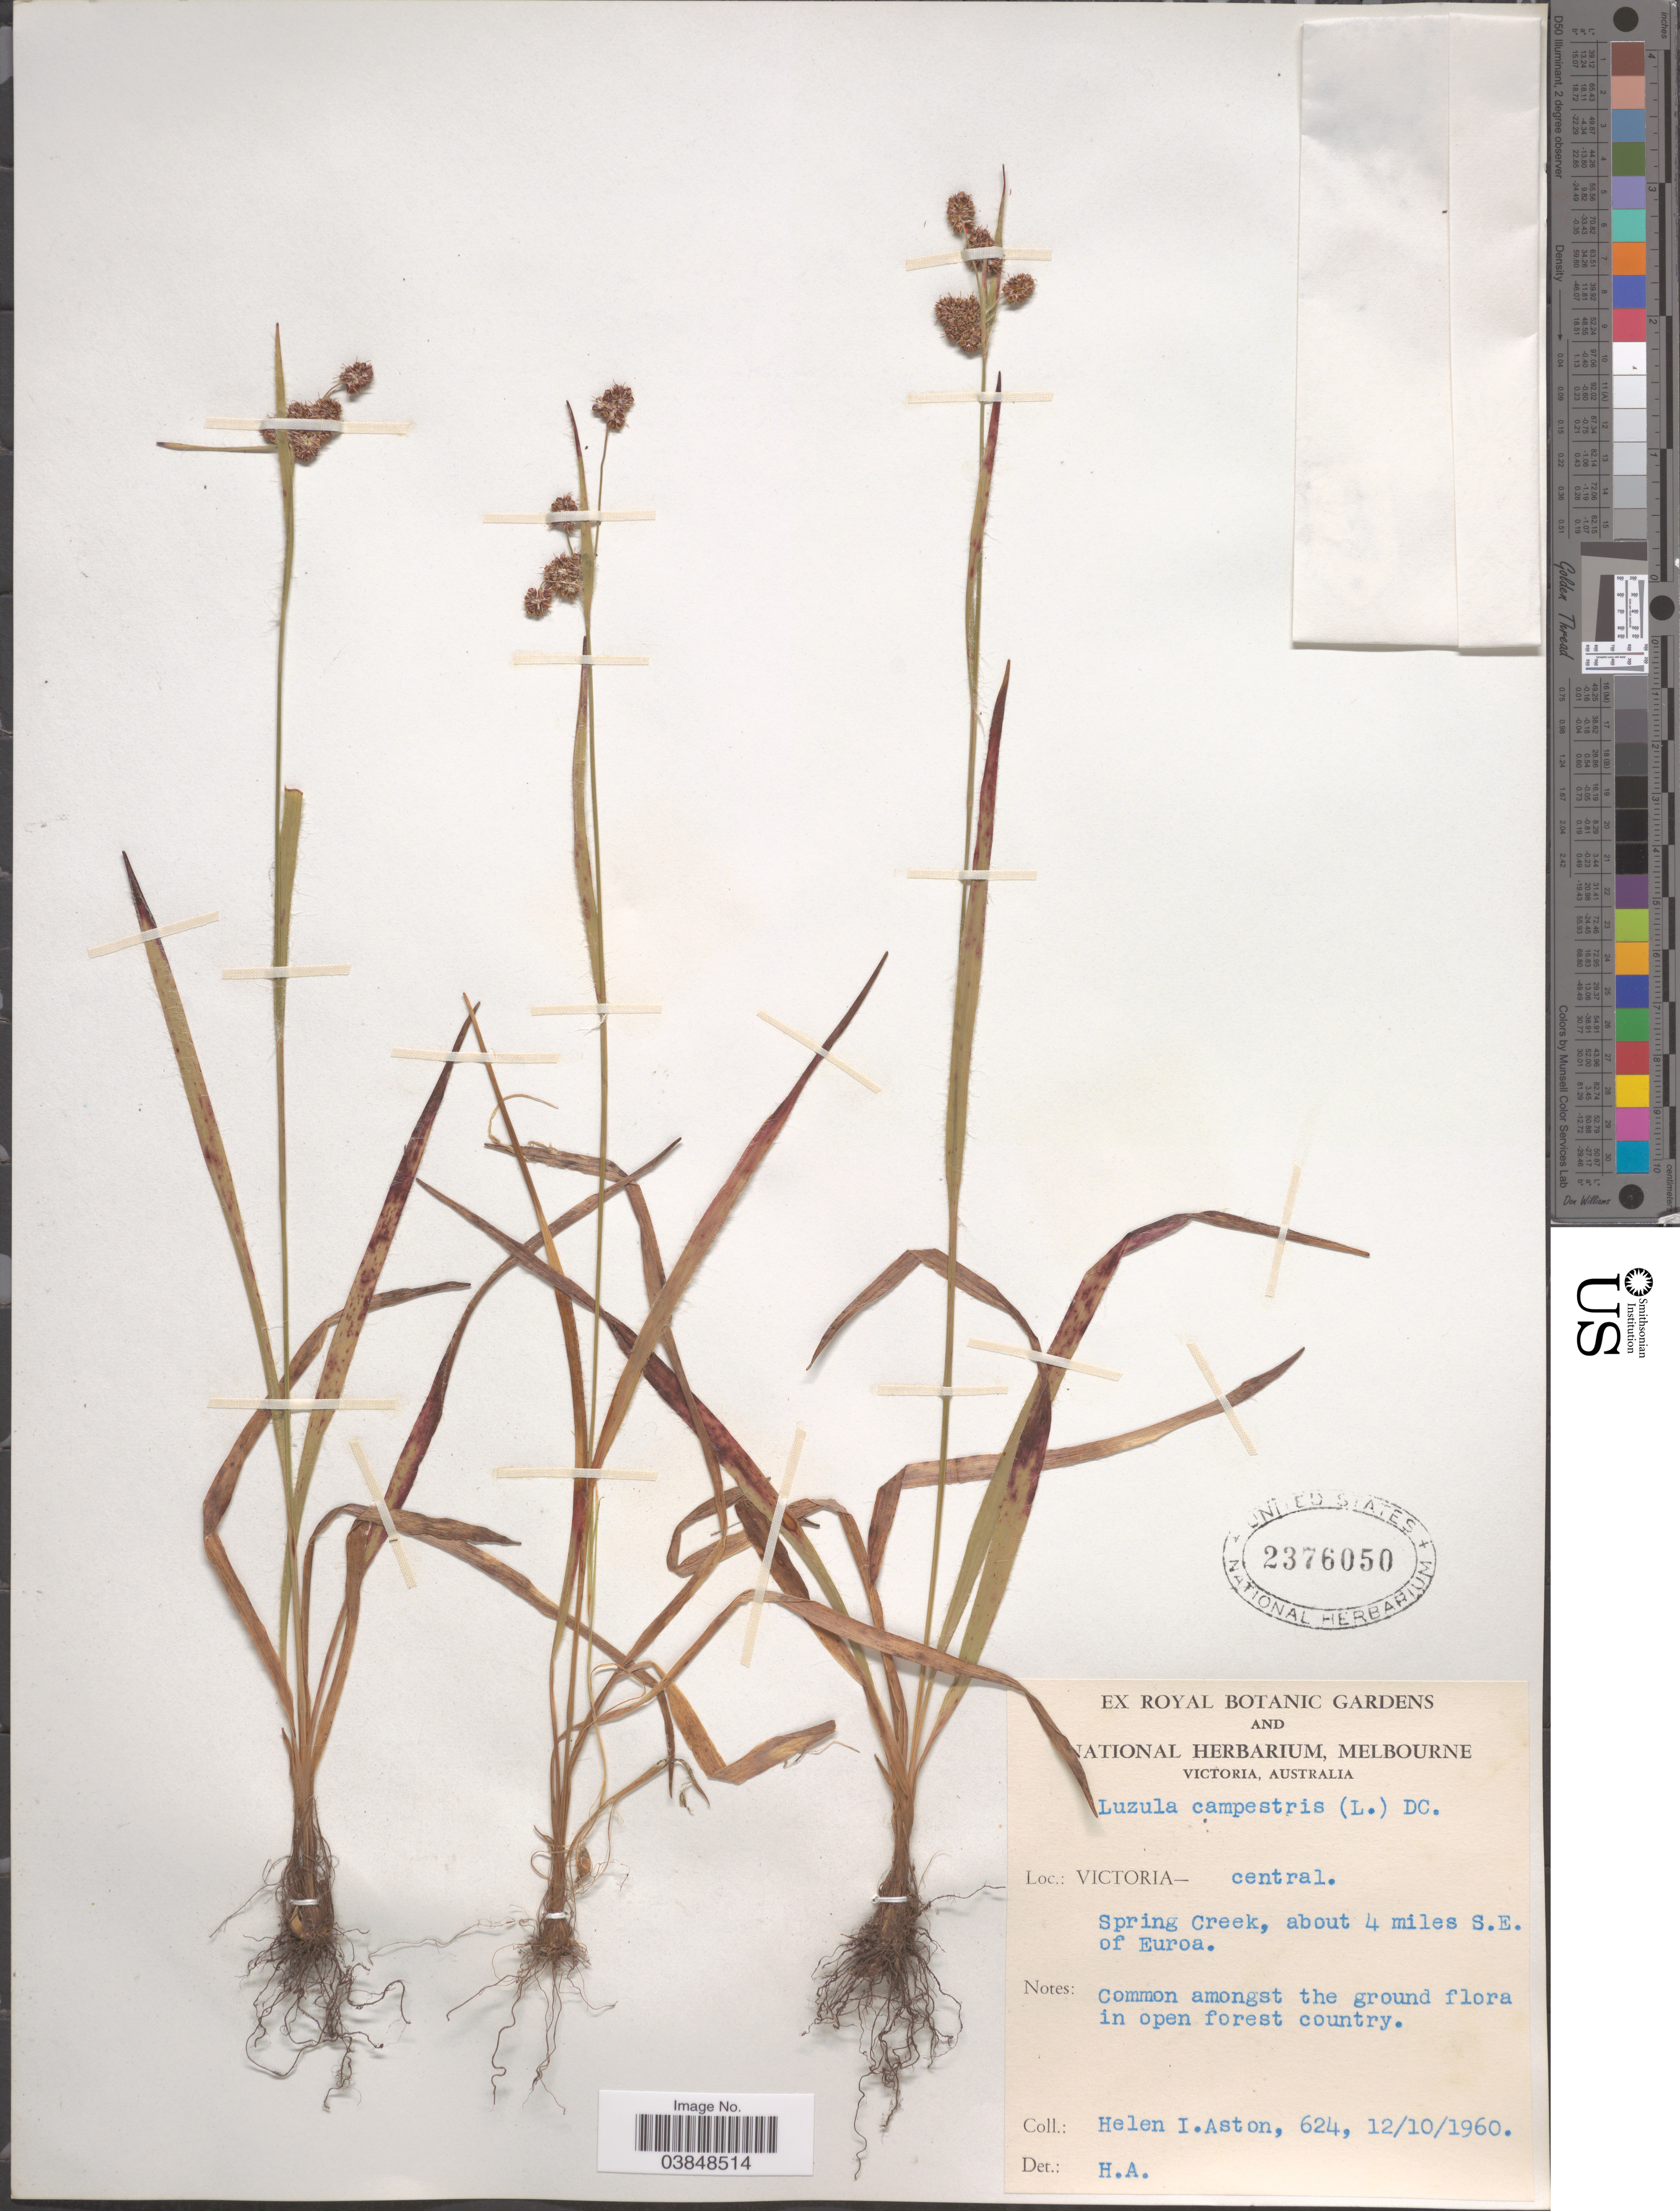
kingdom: Plantae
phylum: Tracheophyta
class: Liliopsida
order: Poales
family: Juncaceae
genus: Luzula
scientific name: Luzula campestris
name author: (L.) DC.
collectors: H. I. Aston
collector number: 624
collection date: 1960-10-12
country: Australia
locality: Victoria- central. Spring Creek, about 4 miles S. E of Euroa.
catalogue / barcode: US 2376050